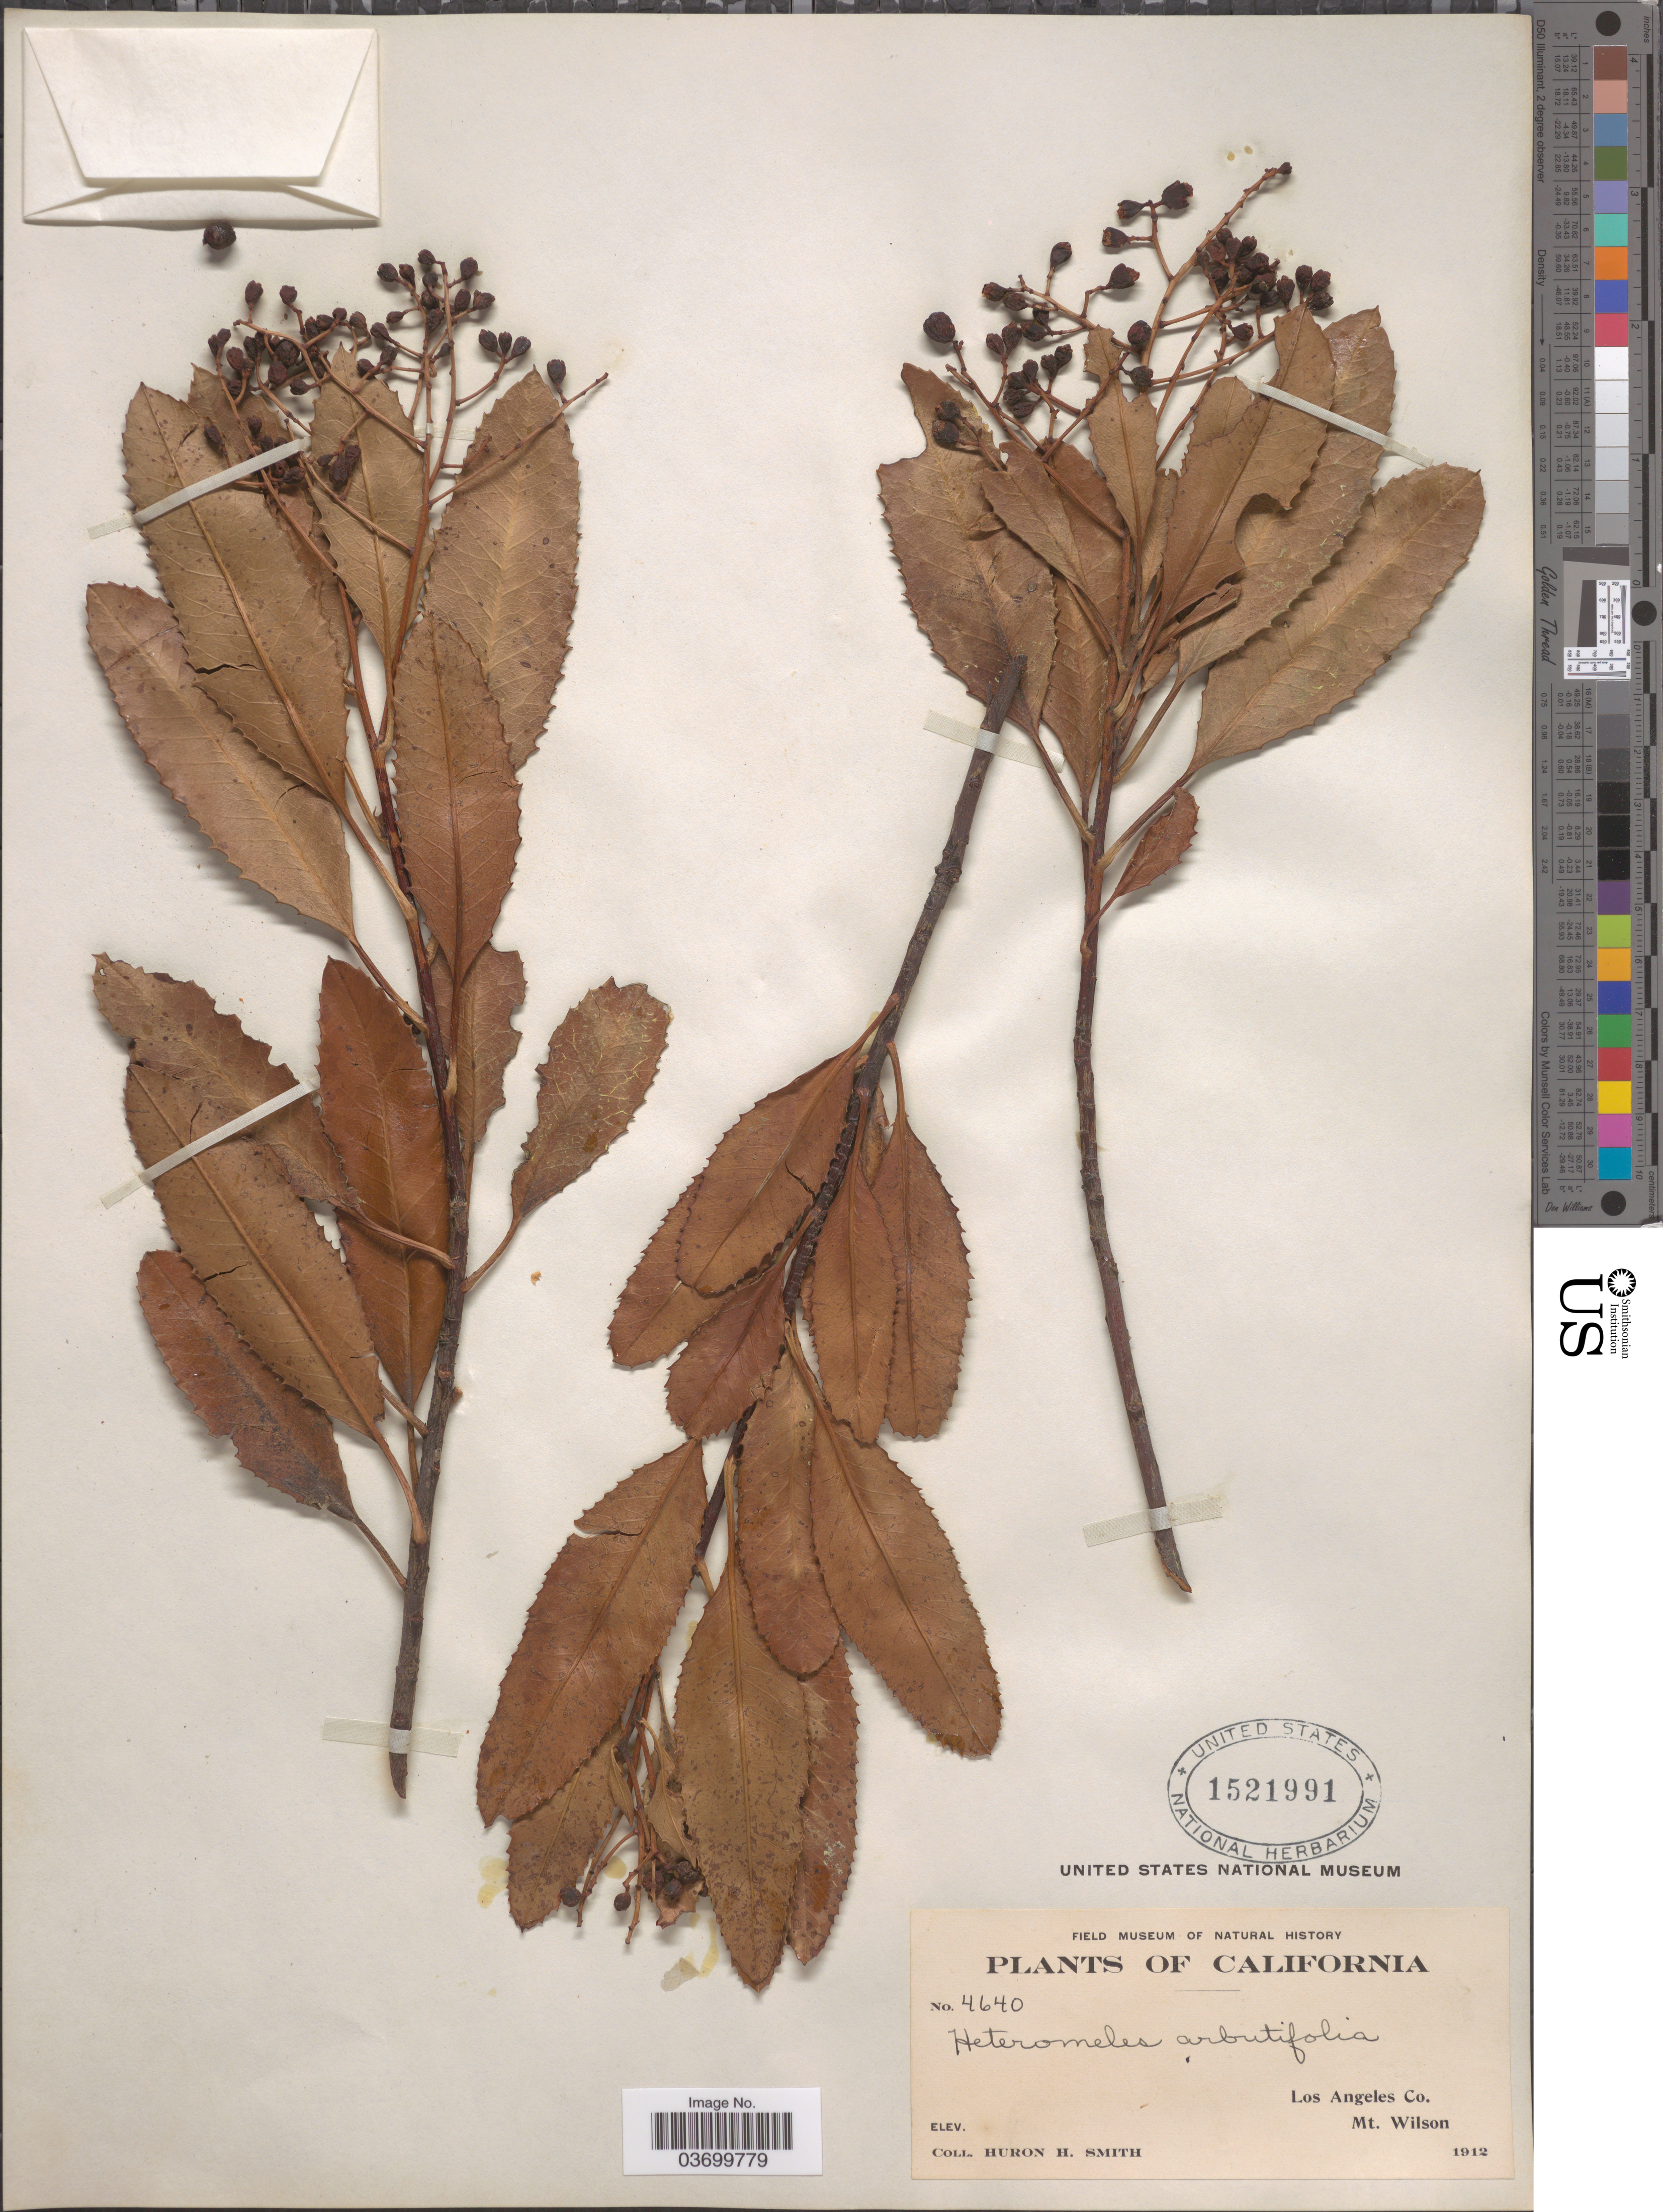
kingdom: Plantae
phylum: Tracheophyta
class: Magnoliopsida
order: Rosales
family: Rosaceae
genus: Heteromeles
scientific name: Heteromeles arbutifolia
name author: (Lindl.) Roemer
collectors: Huron H. Smith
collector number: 4640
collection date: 1912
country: United States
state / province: California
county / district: Los Angeles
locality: Los Angeles Co. Mt. Wilson.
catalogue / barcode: US 1521991